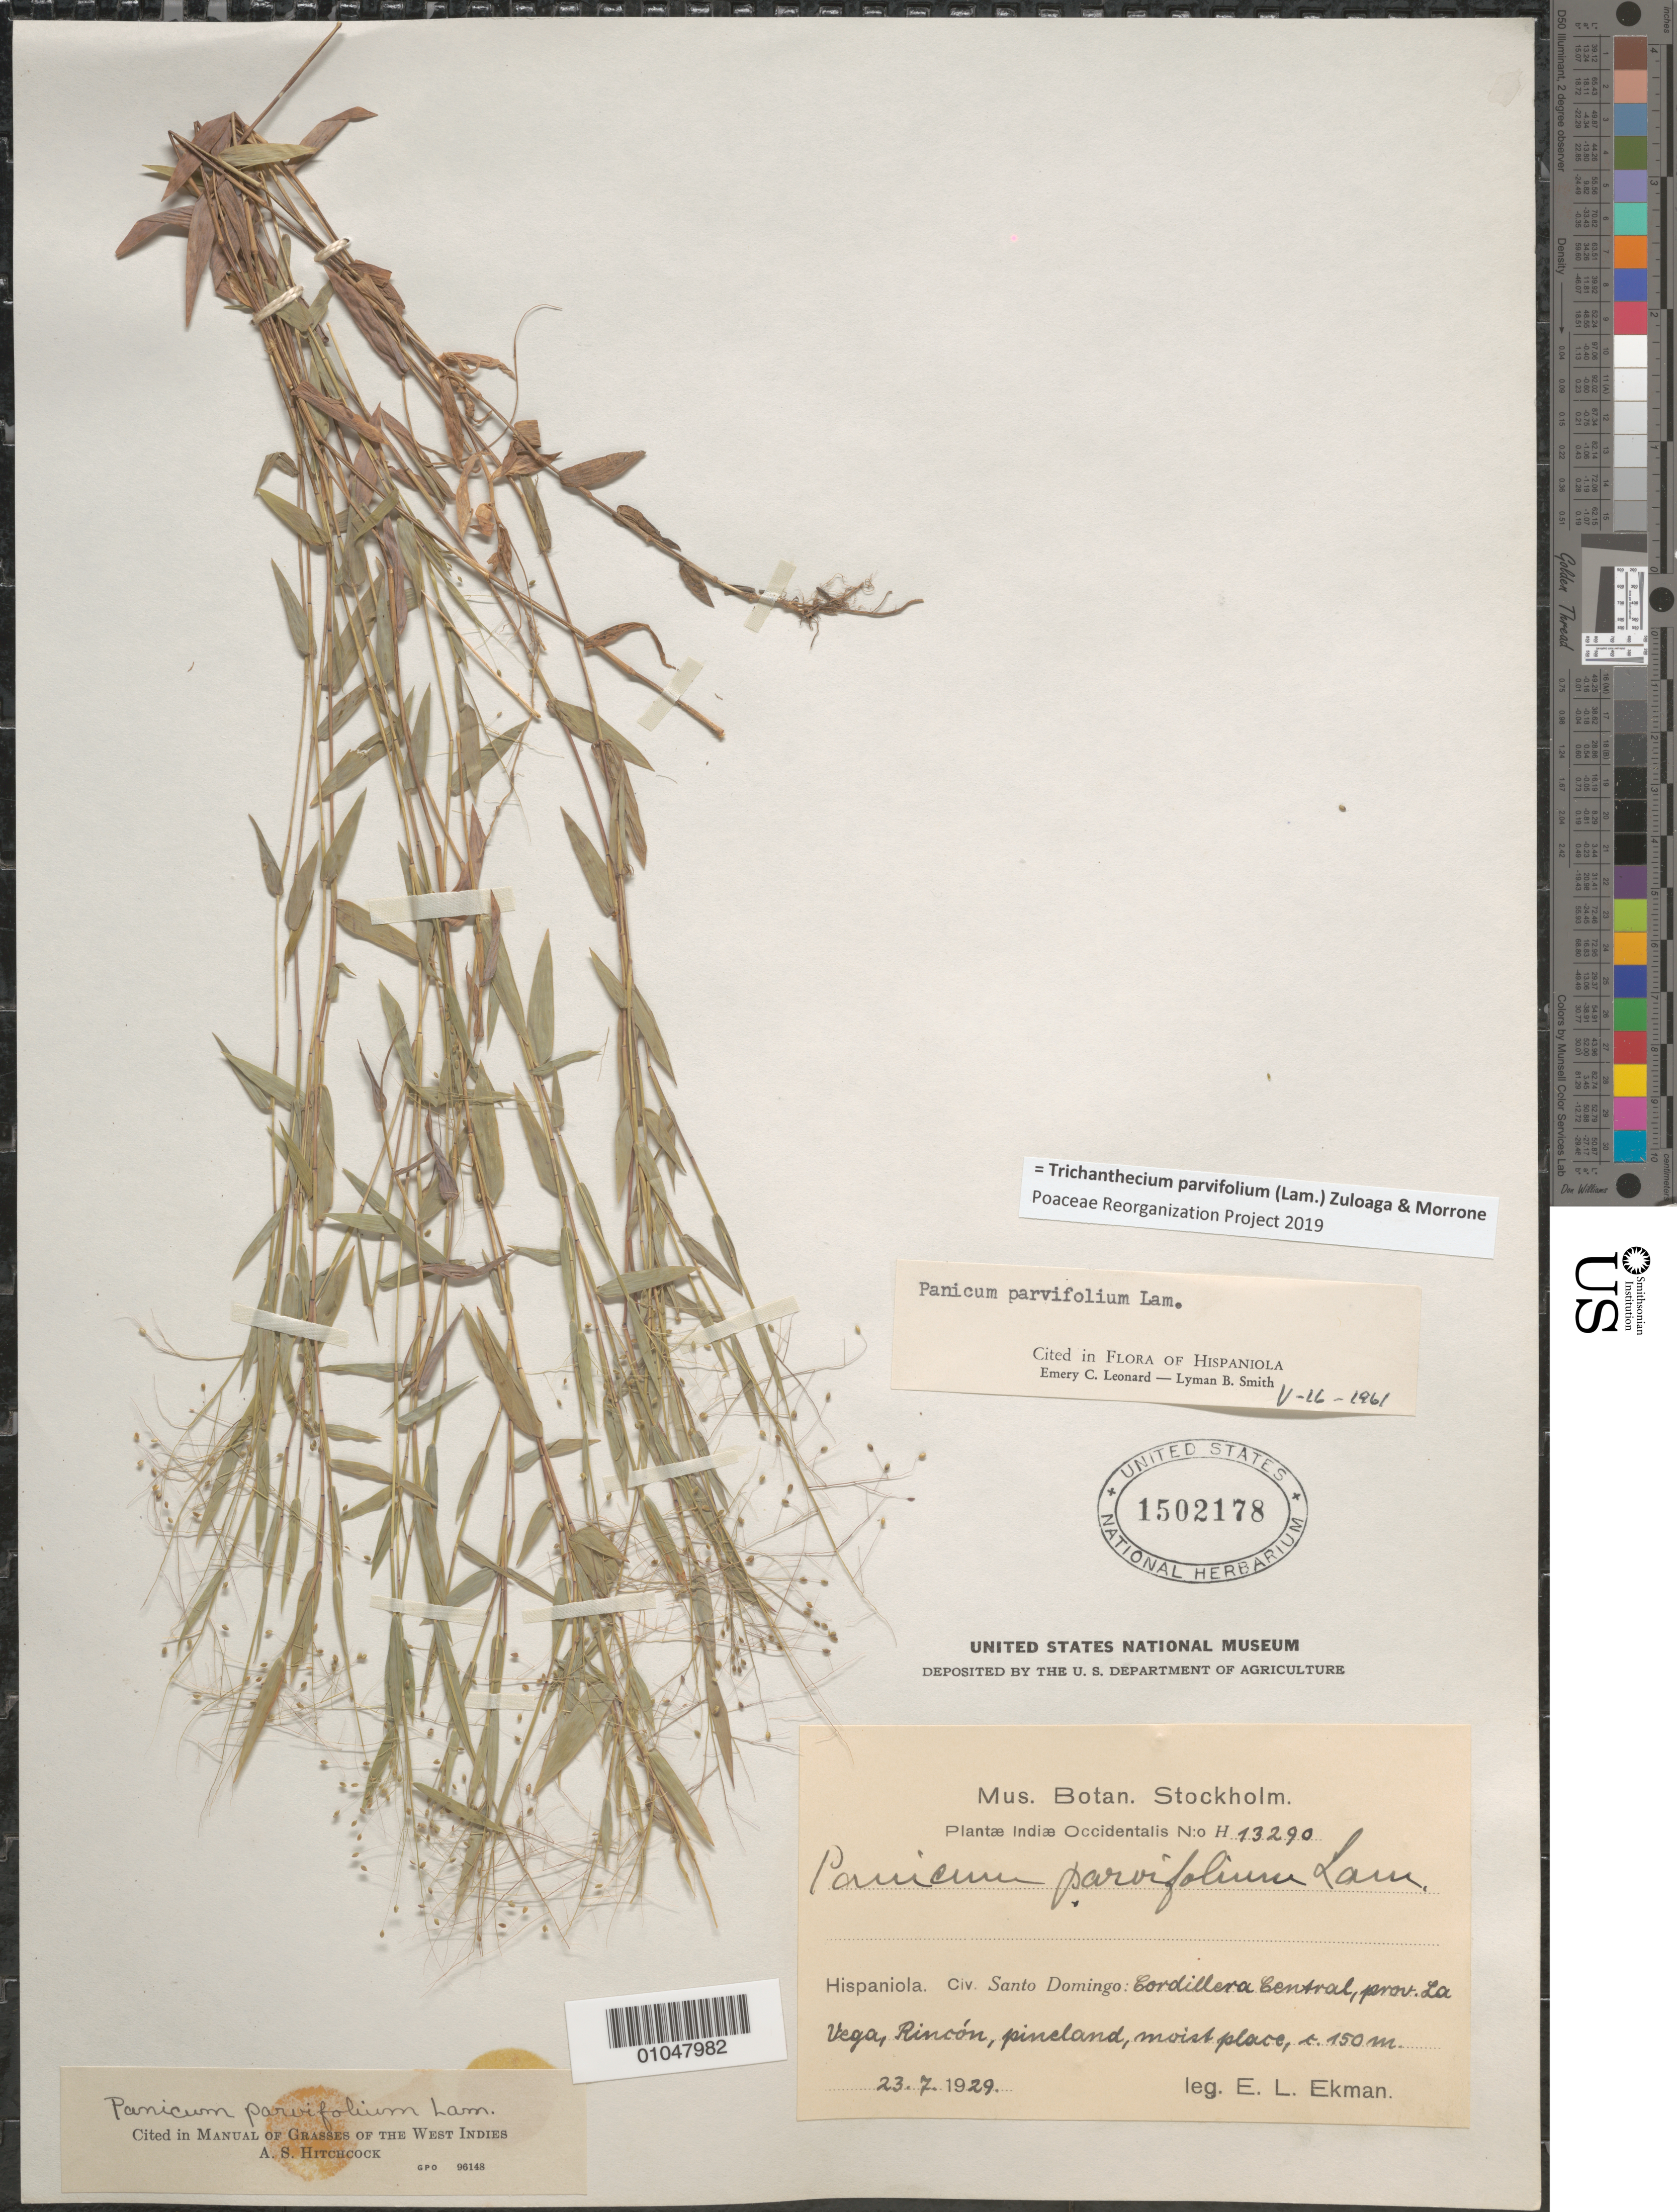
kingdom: Plantae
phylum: Tracheophyta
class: Liliopsida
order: Poales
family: Poaceae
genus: Panicum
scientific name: Panicum parvifolium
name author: Lam.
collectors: E. L. Ekman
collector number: H 13290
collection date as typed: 23 Jul 1929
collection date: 1929-07-23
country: Dominican Republic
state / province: La Vega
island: Hispaniola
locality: Cordillera Central, Rincon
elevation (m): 150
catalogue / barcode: US 1502178